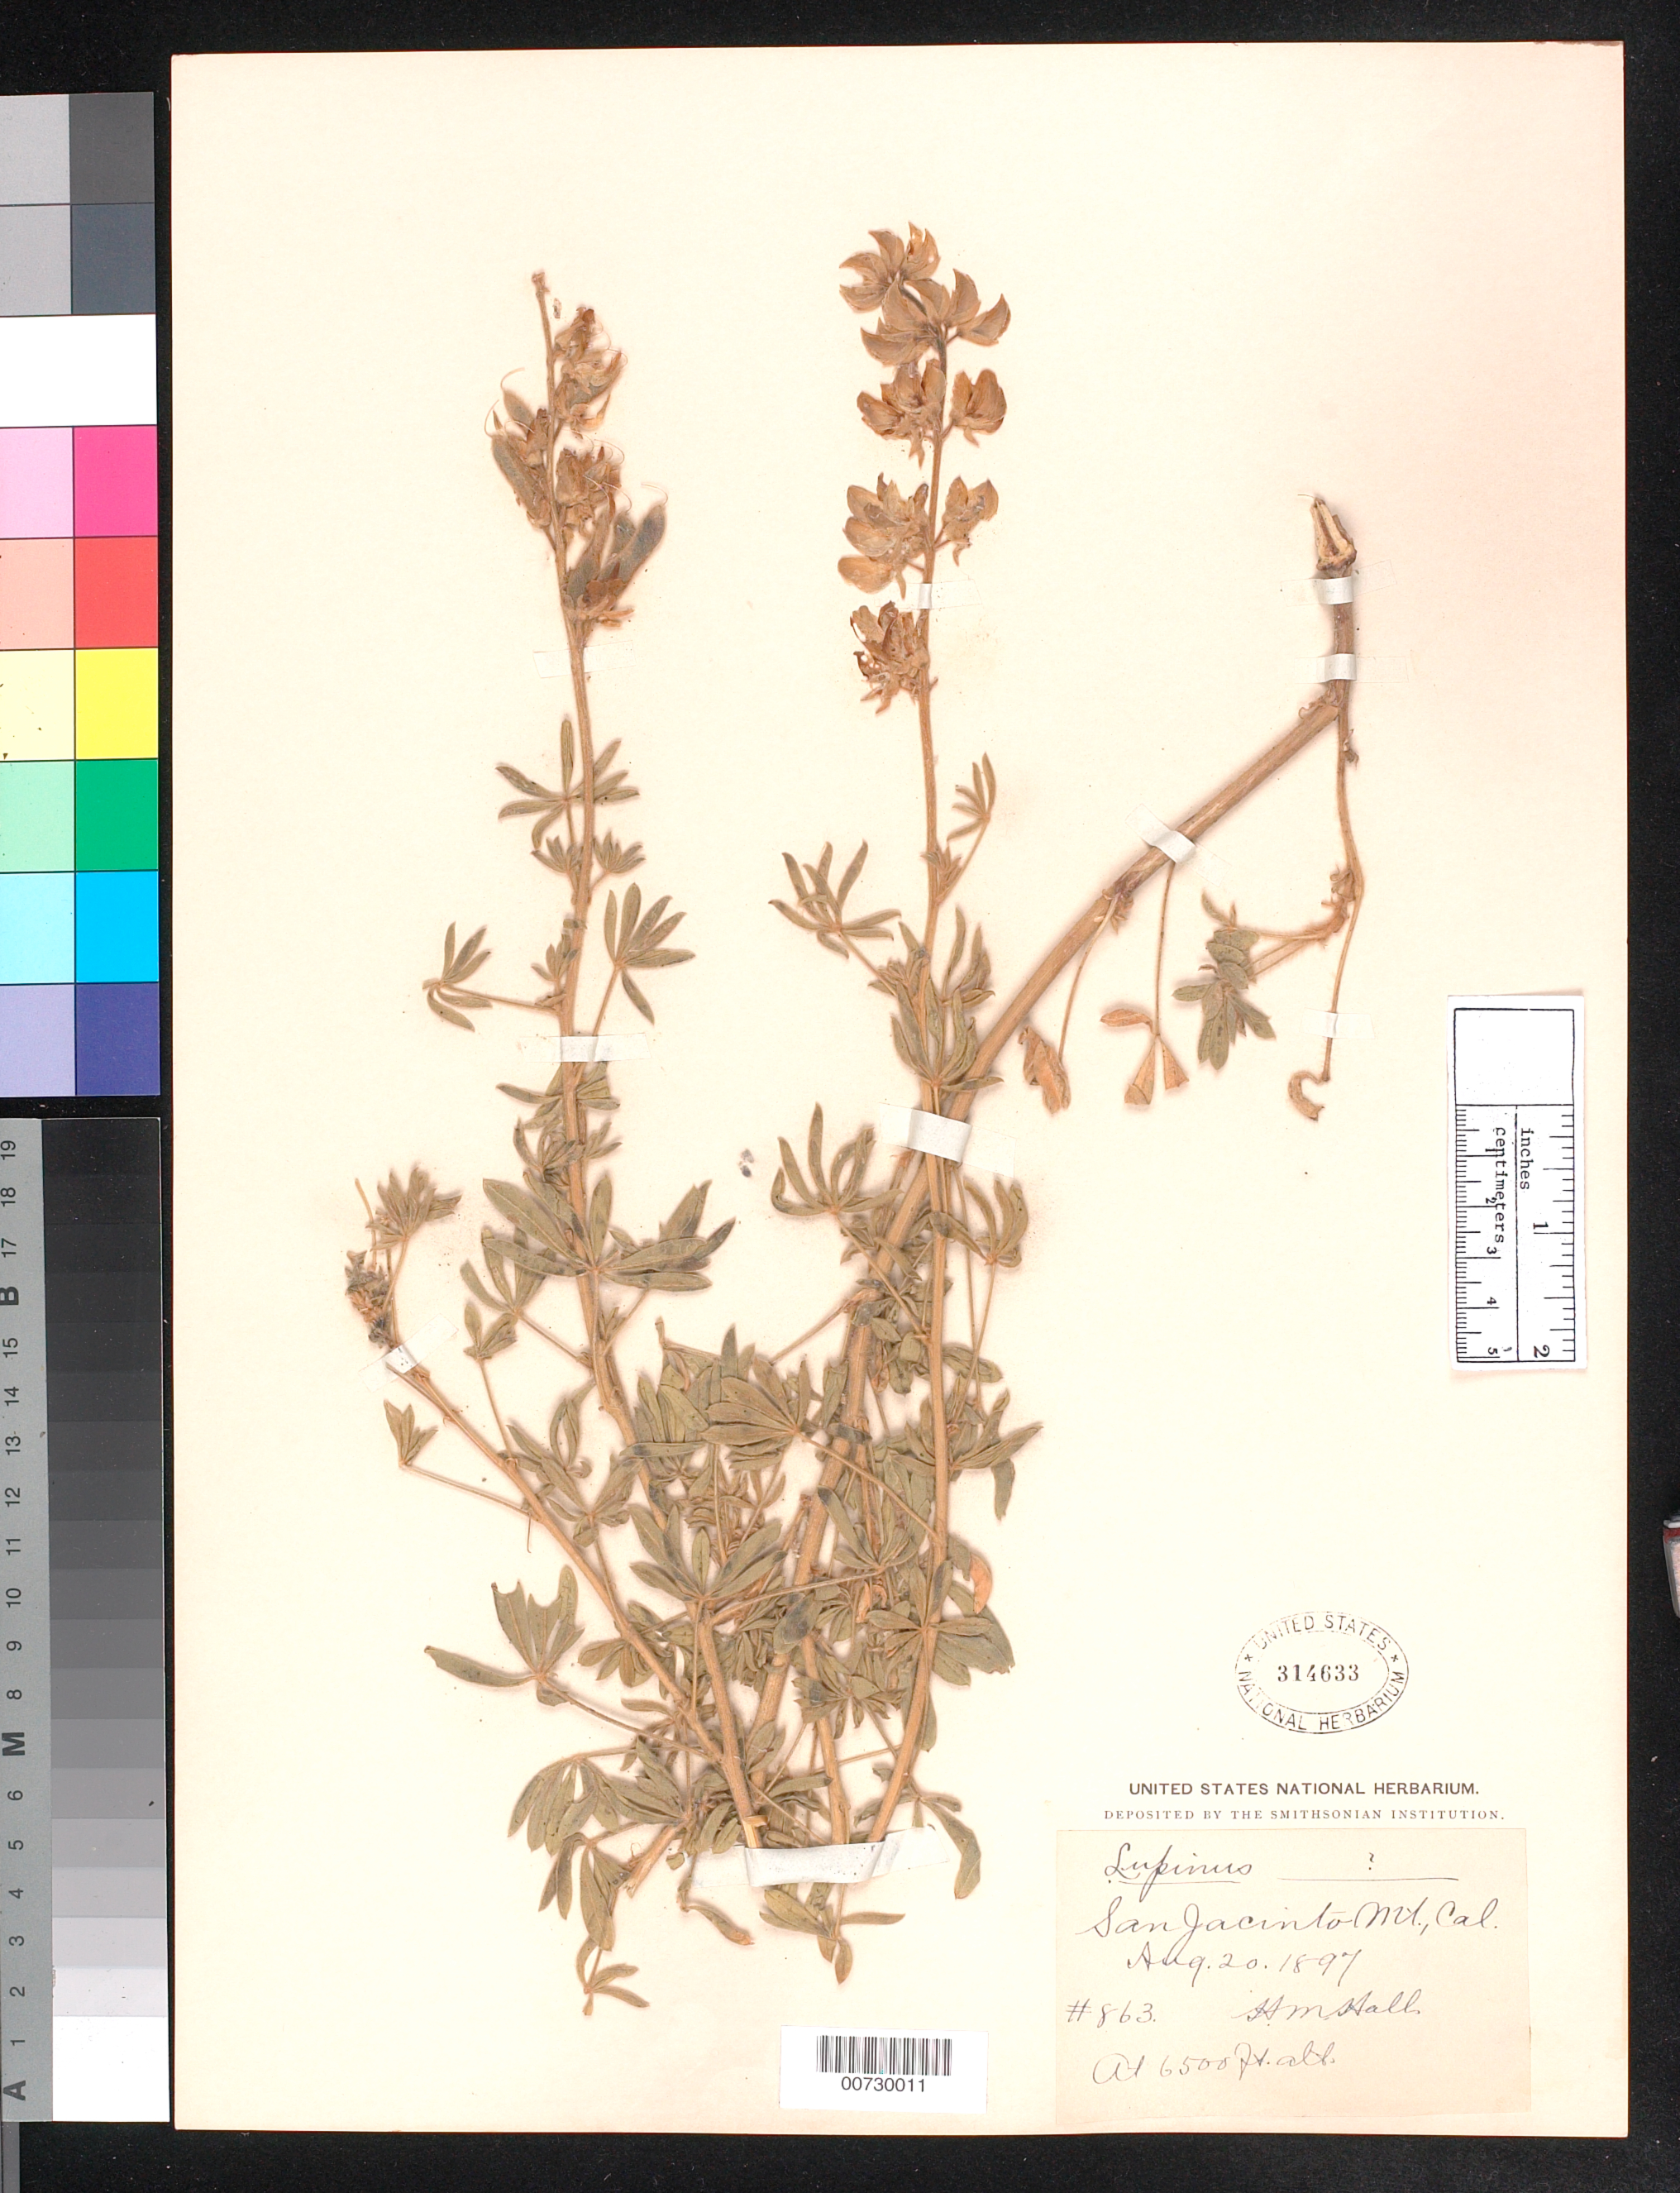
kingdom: Plantae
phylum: Tracheophyta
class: Magnoliopsida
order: Fabales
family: Fabaceae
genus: Lupinus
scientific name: Lupinus formosus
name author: Greene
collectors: H. M. Hall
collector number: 863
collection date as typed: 20 Aug 1897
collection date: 1897-08-20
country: United States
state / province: California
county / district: Riverside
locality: San Jacinto Mts.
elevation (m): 1981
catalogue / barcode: US 314633